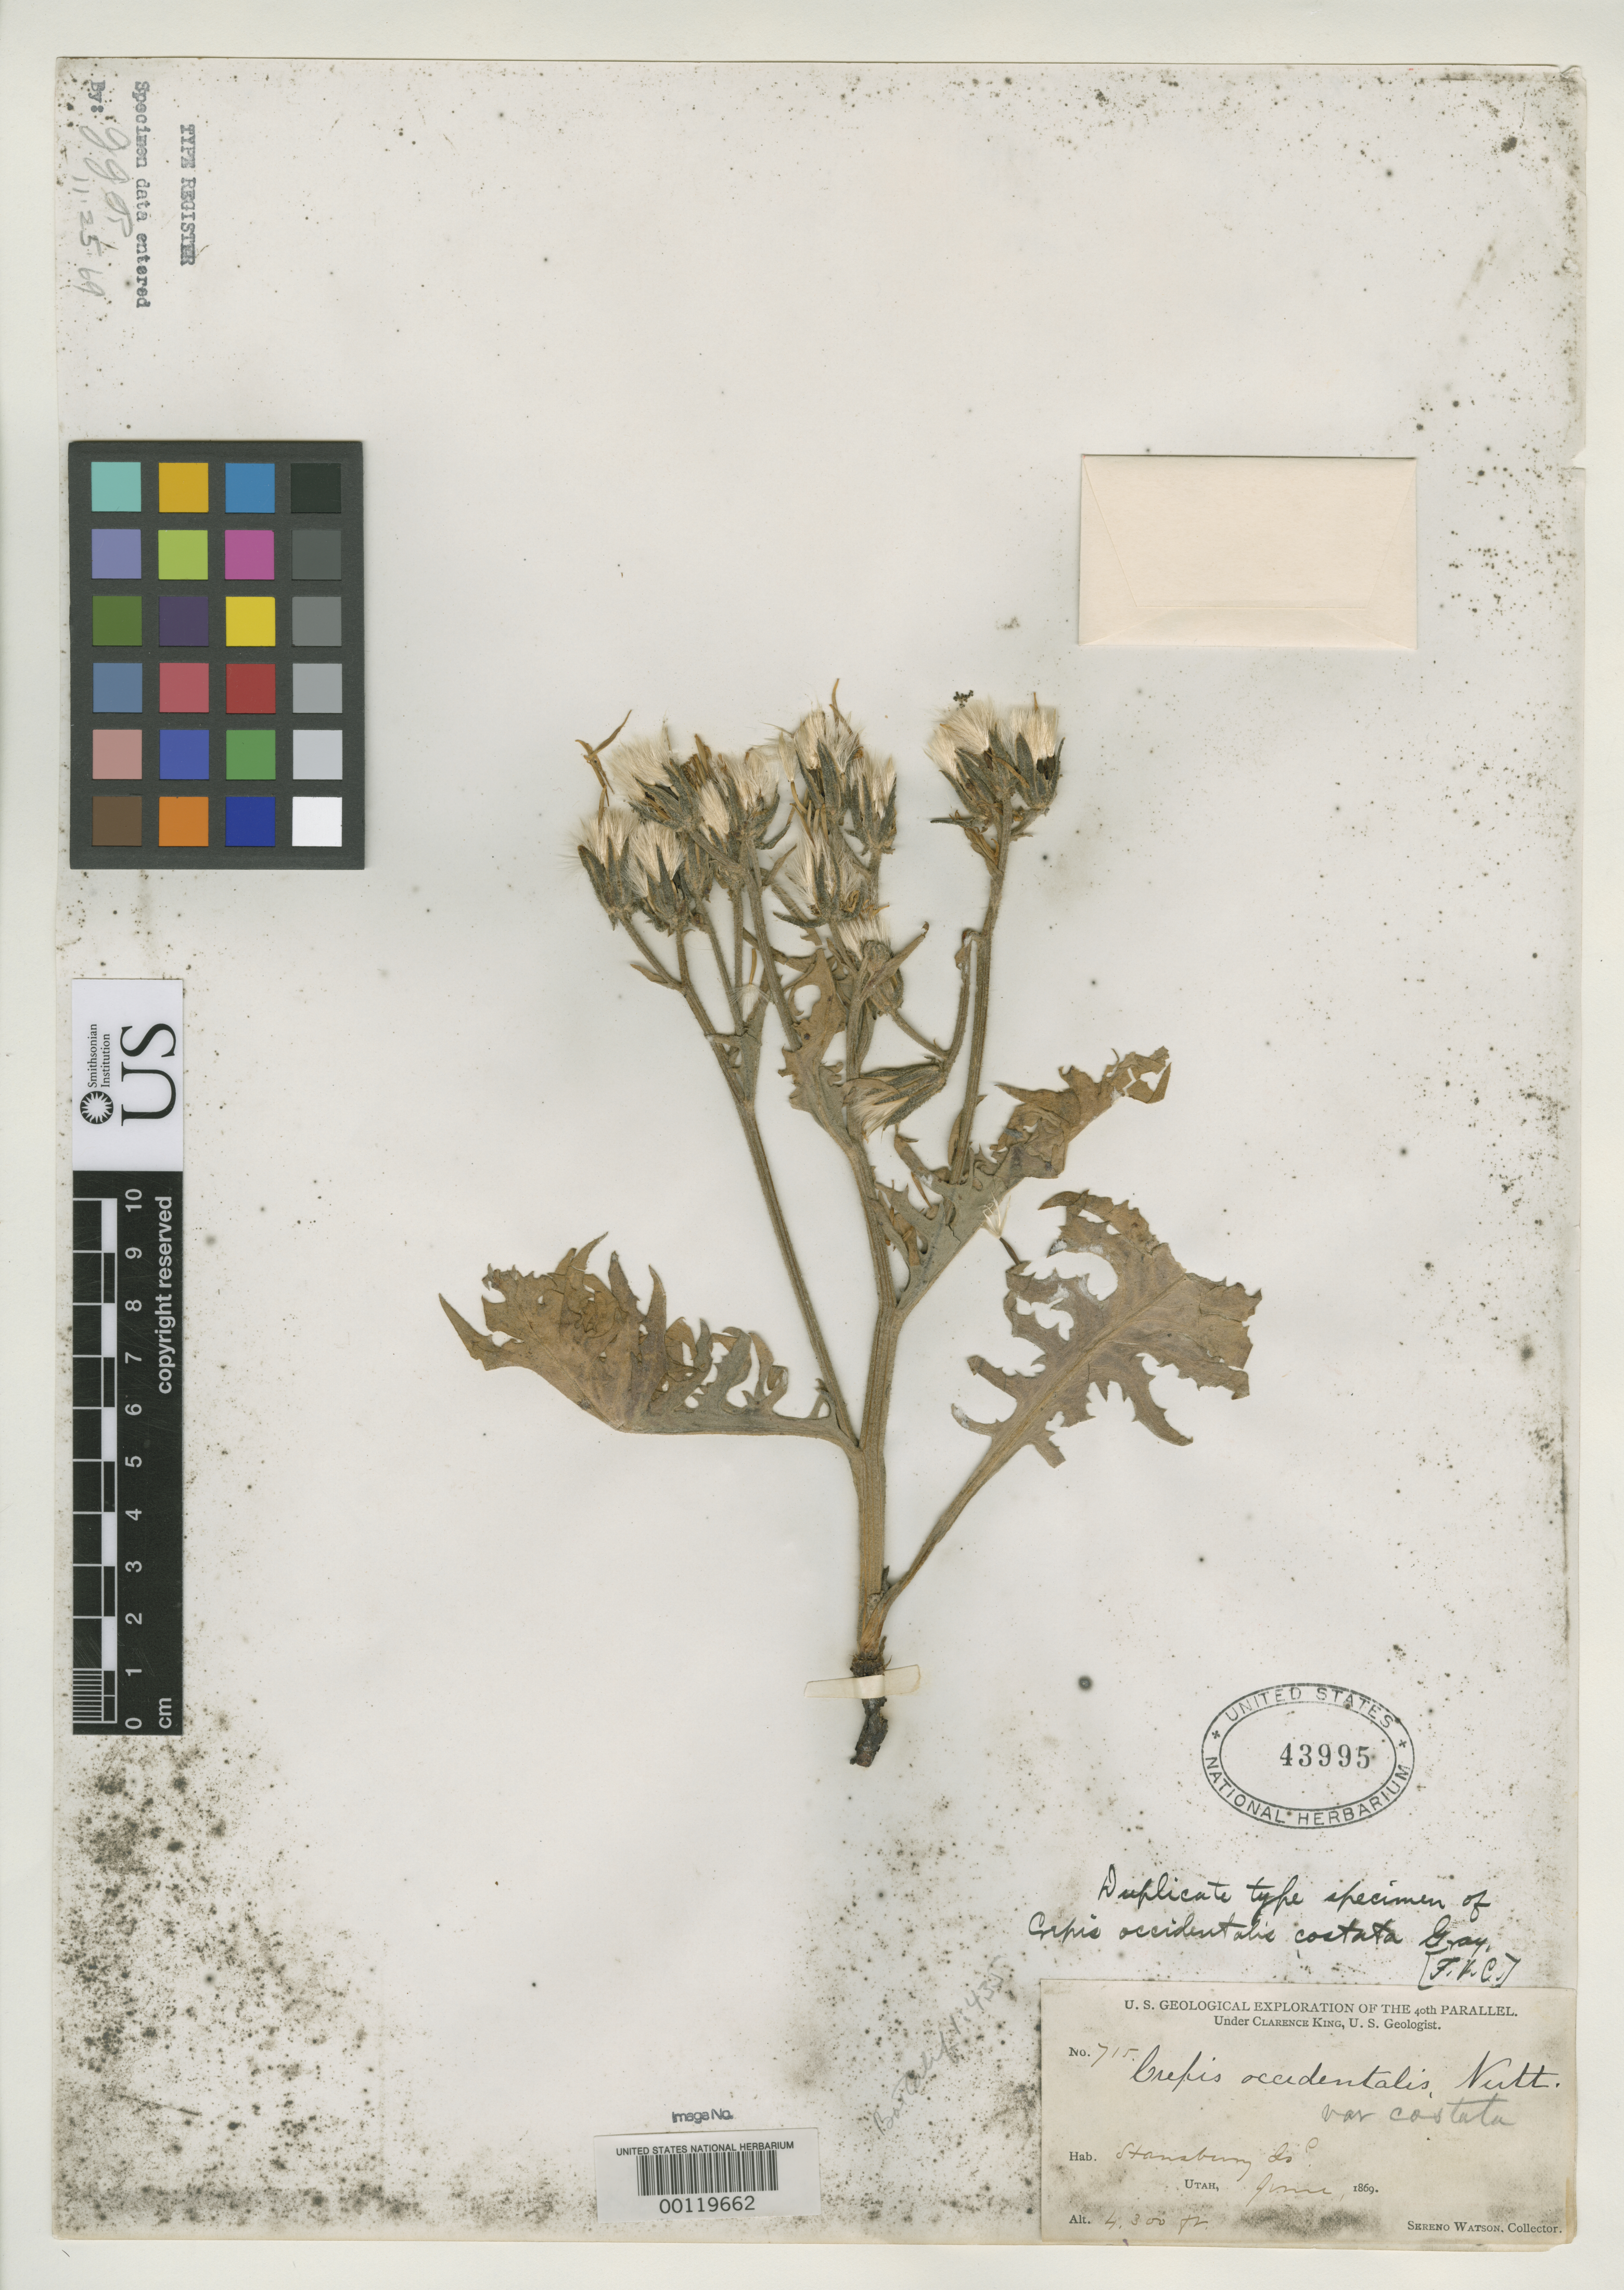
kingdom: Plantae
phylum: Tracheophyta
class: Magnoliopsida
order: Asterales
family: Asteraceae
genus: Crepis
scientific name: Crepis occidentalis var. costata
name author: A. Gray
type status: Isotype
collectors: S. Watson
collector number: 715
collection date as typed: Jun 1869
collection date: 1869-06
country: United States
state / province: Utah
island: Stansbury Island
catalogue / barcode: US 43995